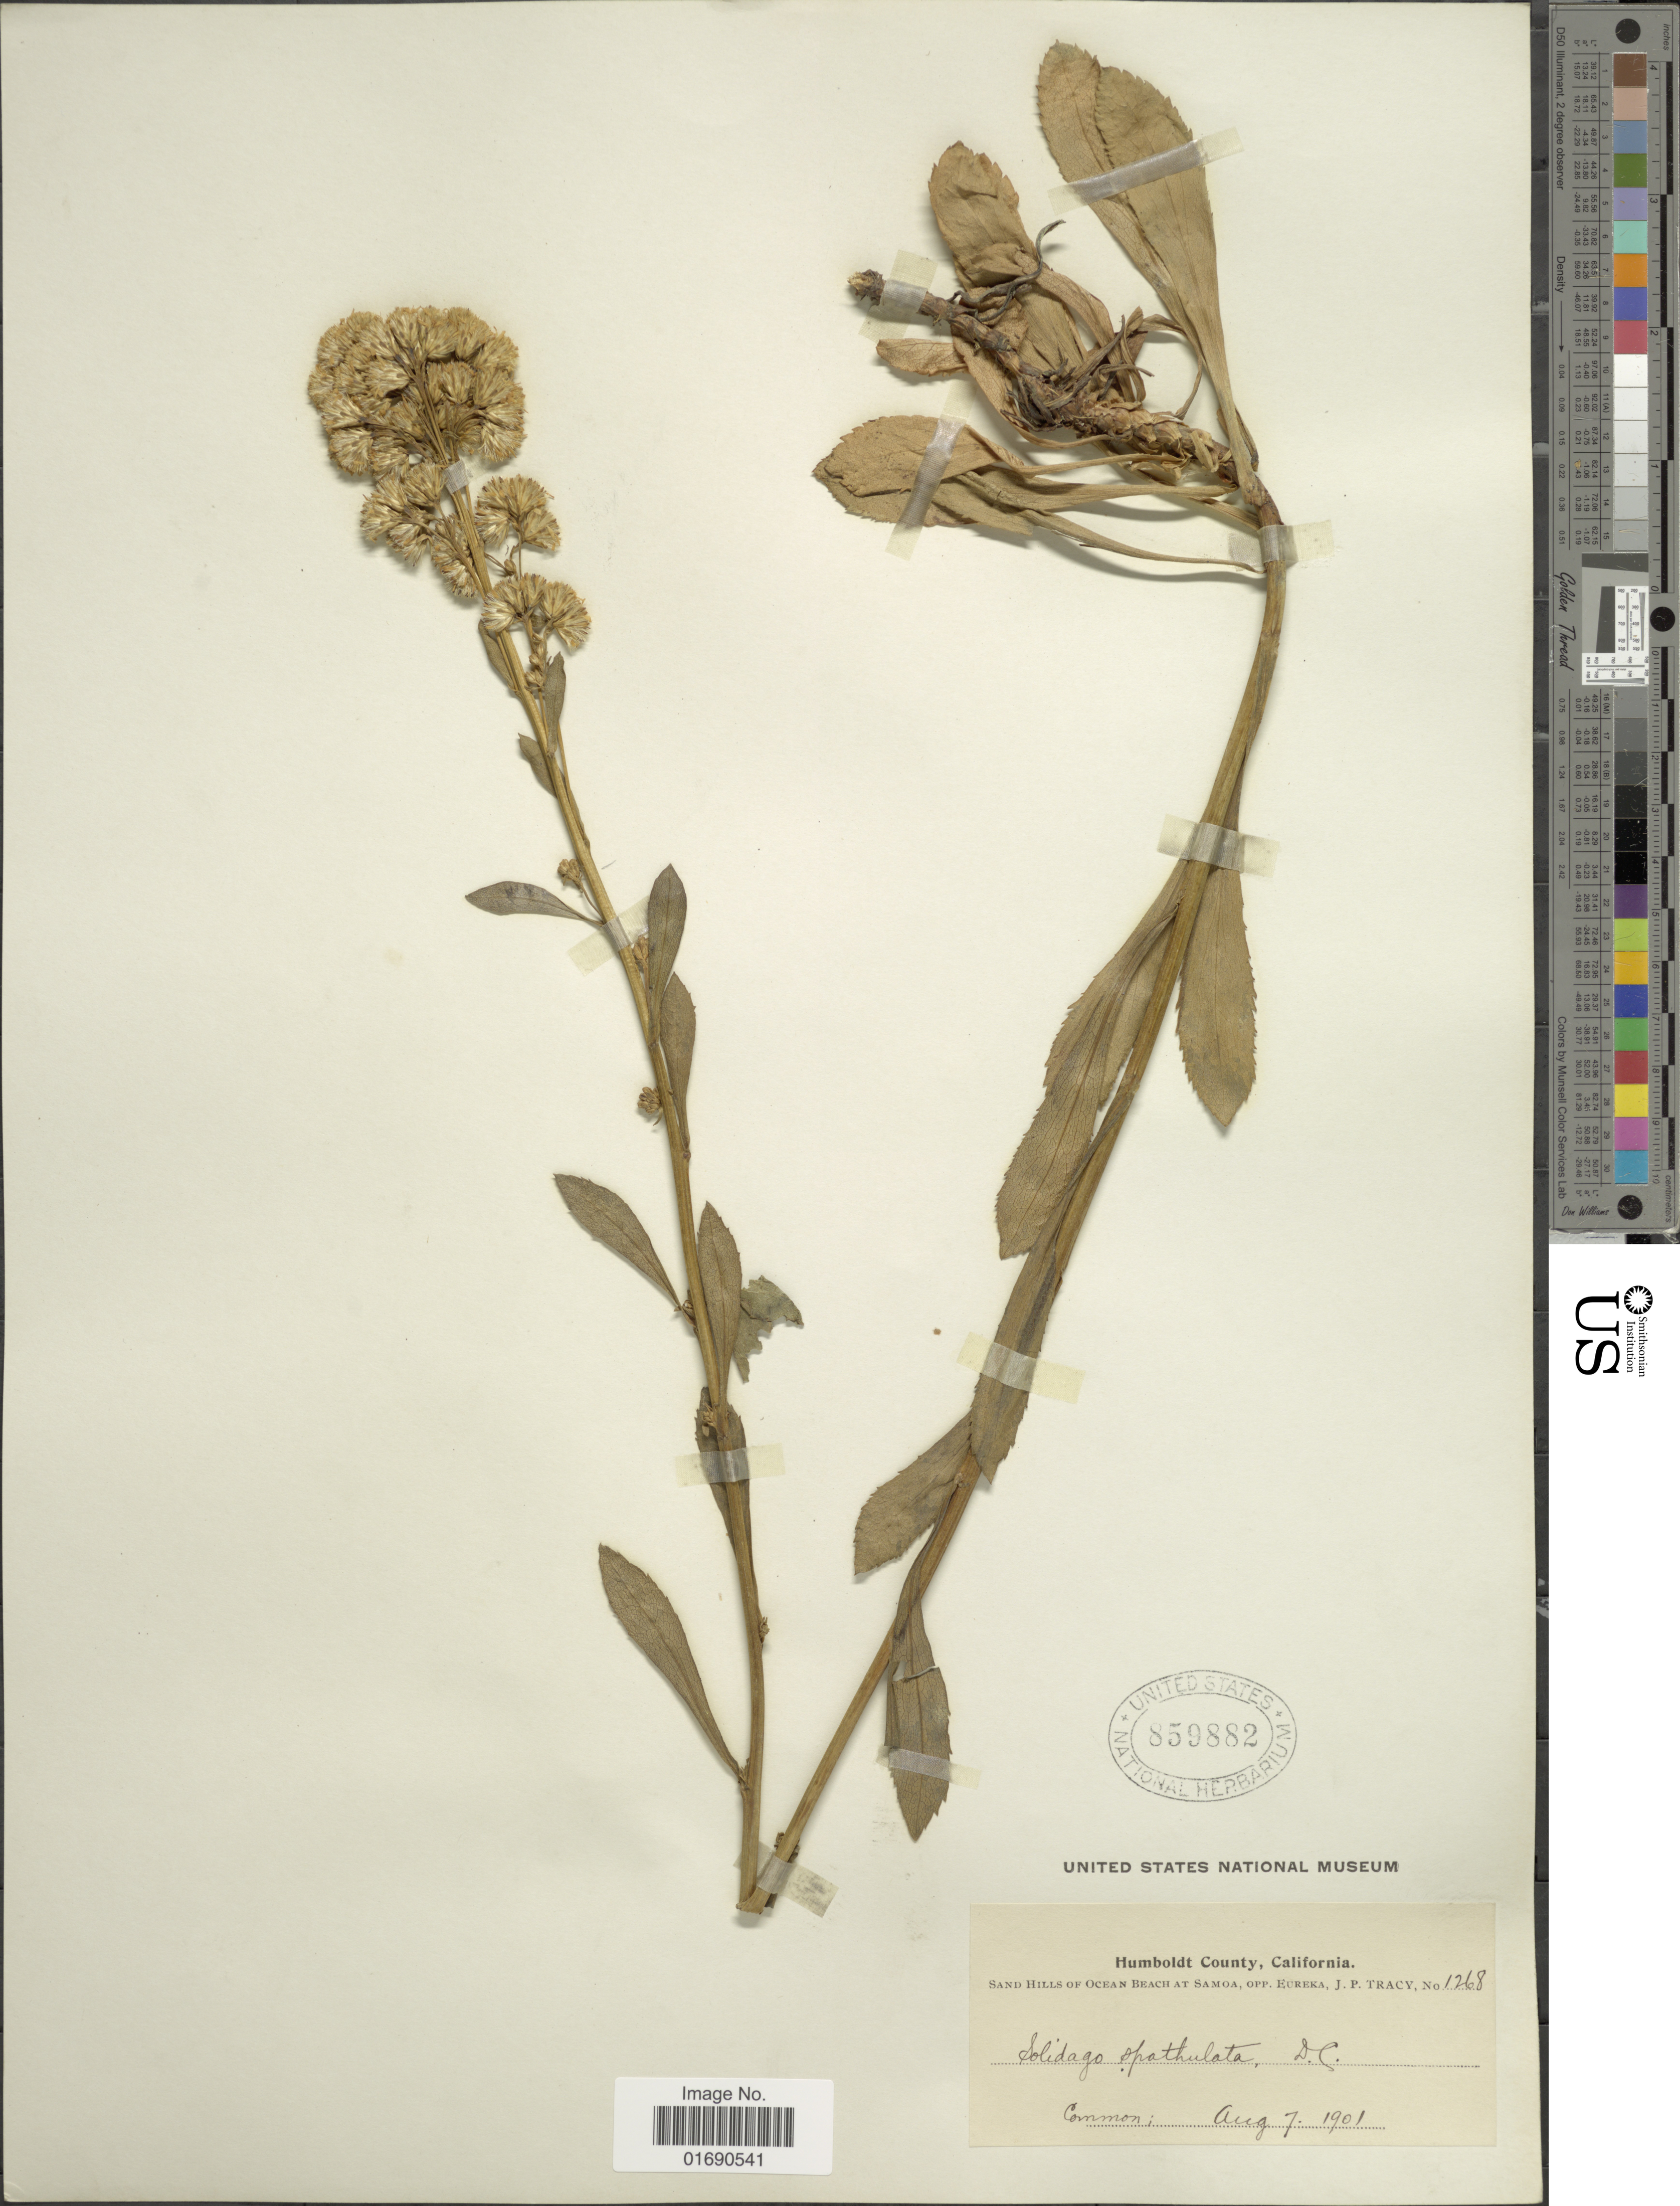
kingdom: Plantae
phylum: Tracheophyta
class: Magnoliopsida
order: Asterales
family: Asteraceae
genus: Solidago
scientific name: Solidago spathulata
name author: DC.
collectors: J. Tracy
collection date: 1901-08-07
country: United States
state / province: California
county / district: Humboldt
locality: Humboldt County, Sand Hills of Ocean Beach at Samoa, Opp. Eureka, Common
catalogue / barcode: US 859882